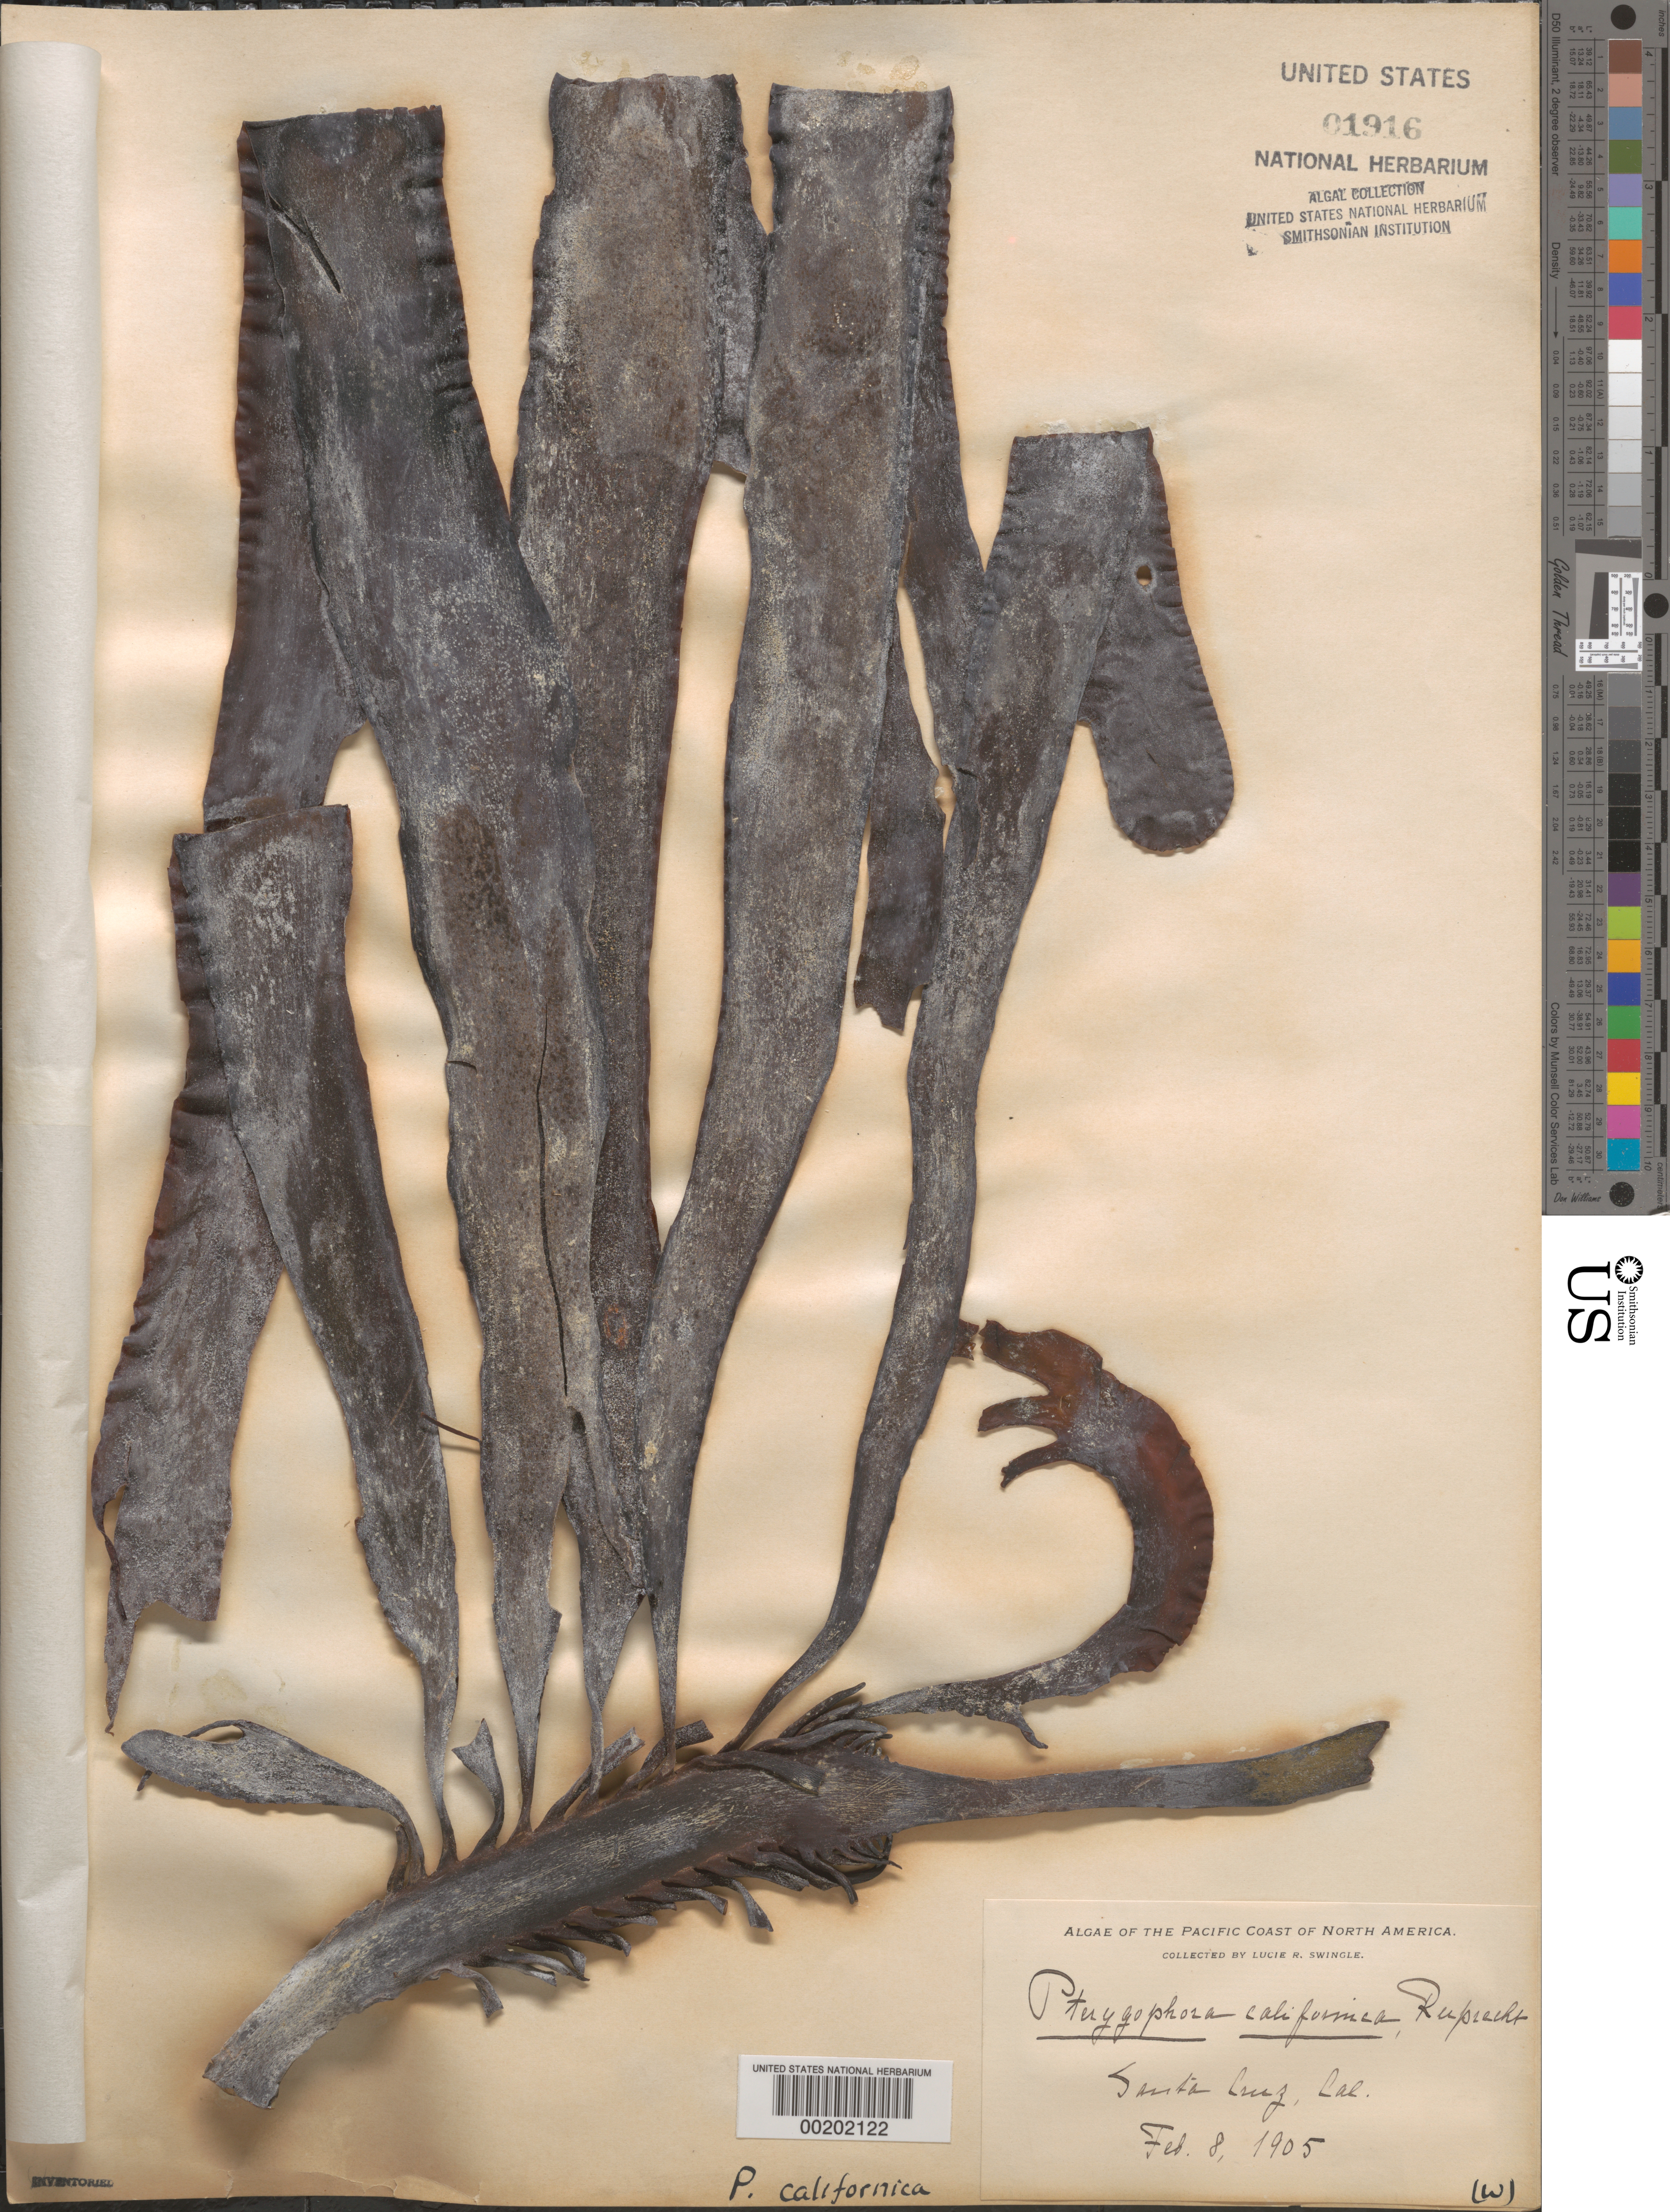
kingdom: Chromista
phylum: Ochrophyta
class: Phaeophyceae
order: Laminariales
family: Alariaceae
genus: Pterygophora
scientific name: Pterygophora californica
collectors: L. Swingle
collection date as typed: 08 Feb 1905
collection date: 1905-02-08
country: United States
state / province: California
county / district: Santa Cruz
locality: Santa Cruz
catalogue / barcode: US 1916